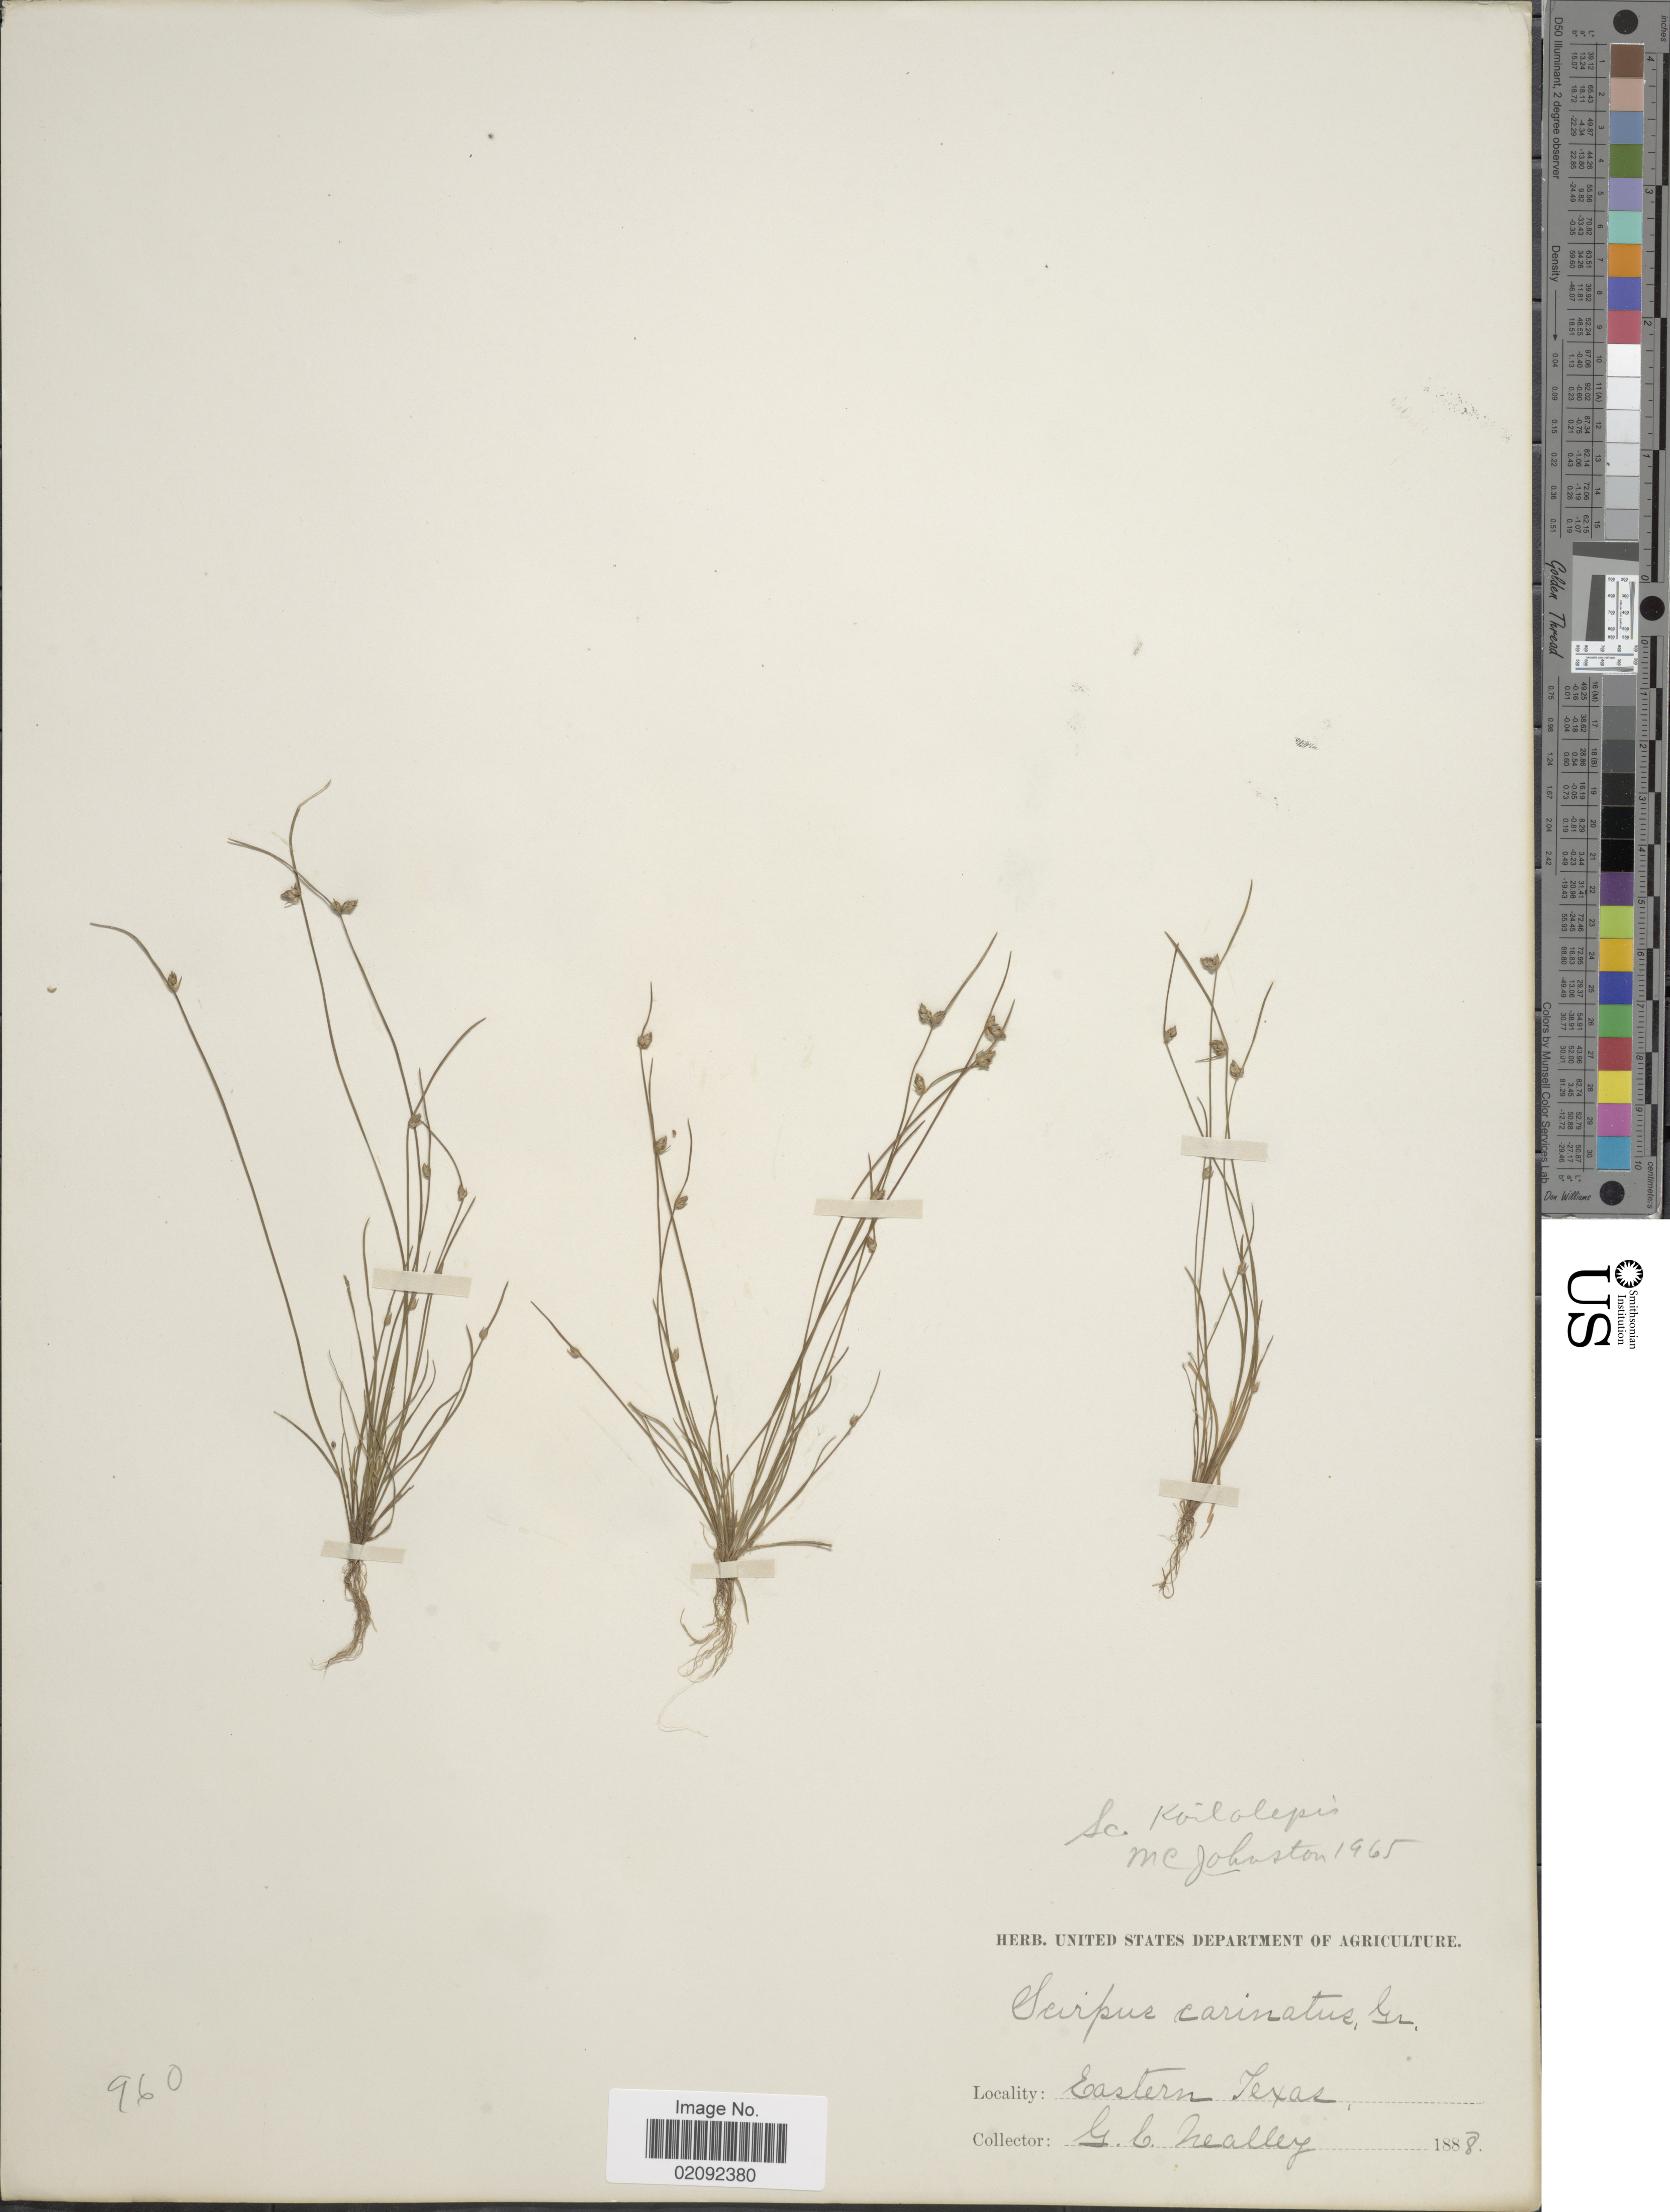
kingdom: Plantae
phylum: Tracheophyta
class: Liliopsida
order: Poales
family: Cyperaceae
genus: Isolepis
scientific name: Isolepis carinata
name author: Hook. & Arn. ex Torr.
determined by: Strong, M. T., (US), Smithsonian Institution - National Museum of Natural History (UNITED STATES)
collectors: G. C. Nealley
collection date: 1888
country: United States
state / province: Texas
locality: Eastern Texas